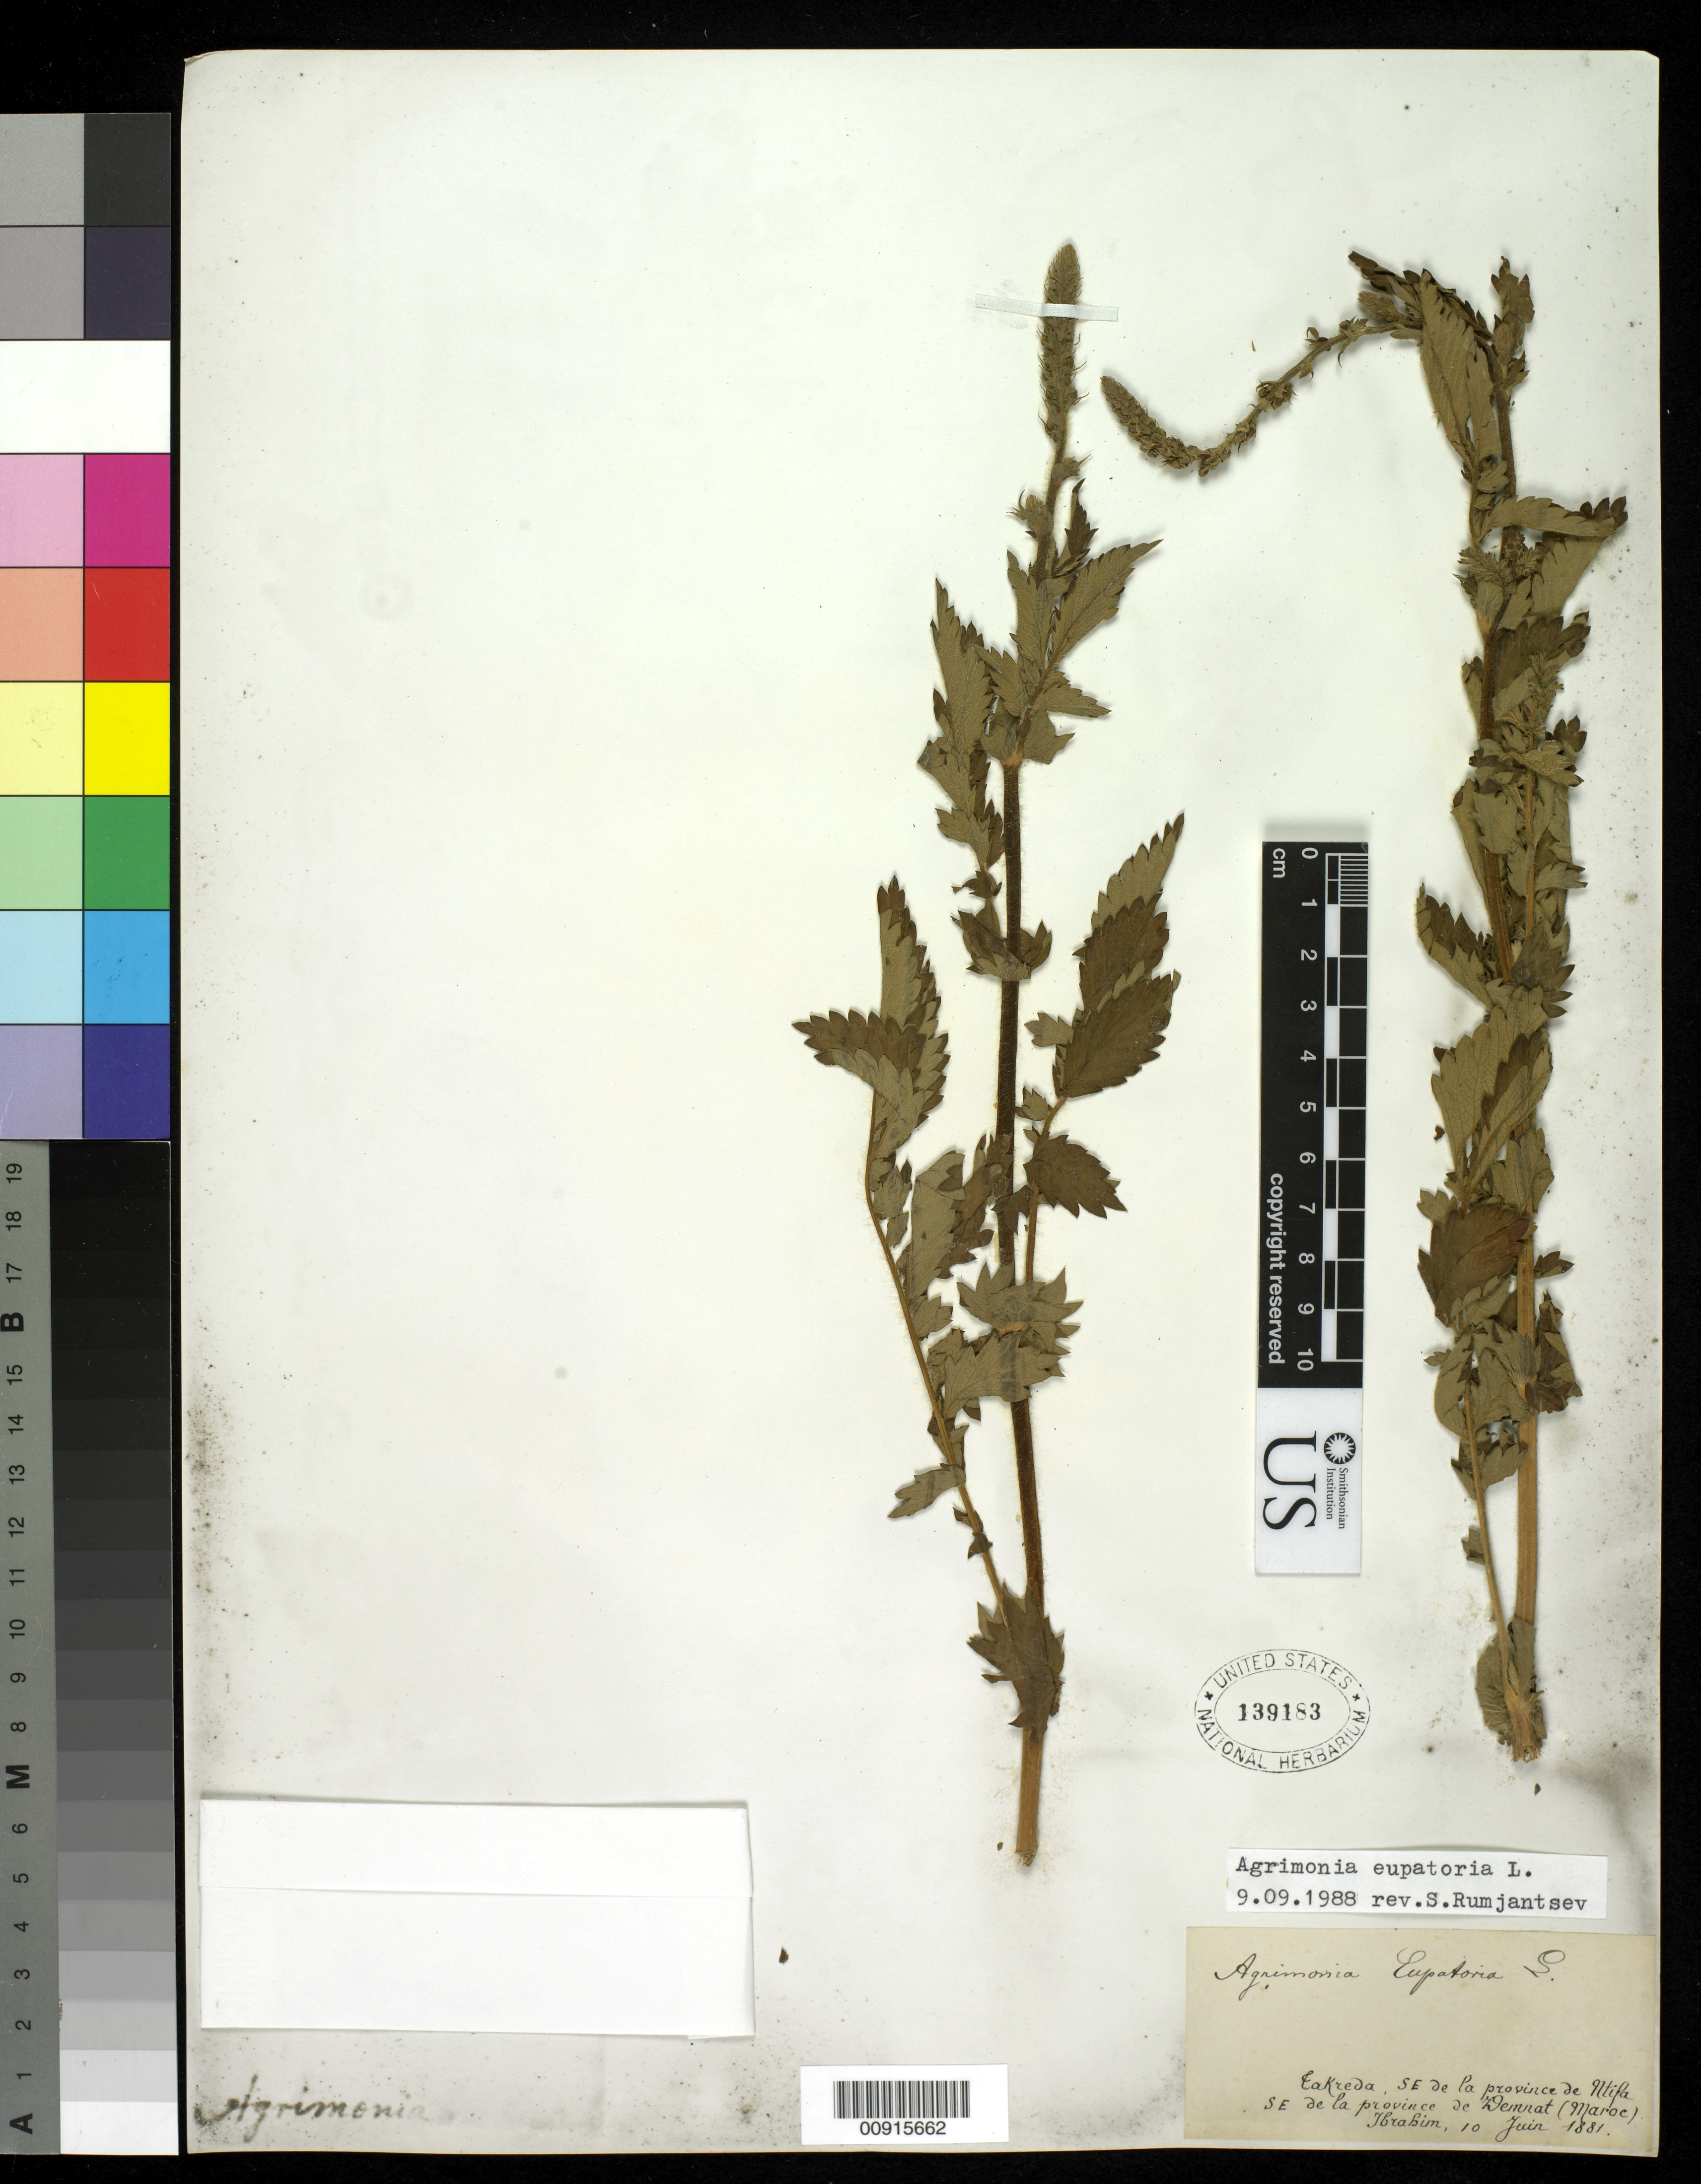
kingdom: Plantae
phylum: Tracheophyta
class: Magnoliopsida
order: Rosales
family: Rosaceae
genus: Agrimonia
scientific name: Agrimonia eupatoria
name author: L.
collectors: -. Ibrahim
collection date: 1881-06-10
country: Morocco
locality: ?akreda, SE of Ntifa, SE of Demnat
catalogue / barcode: US 139183